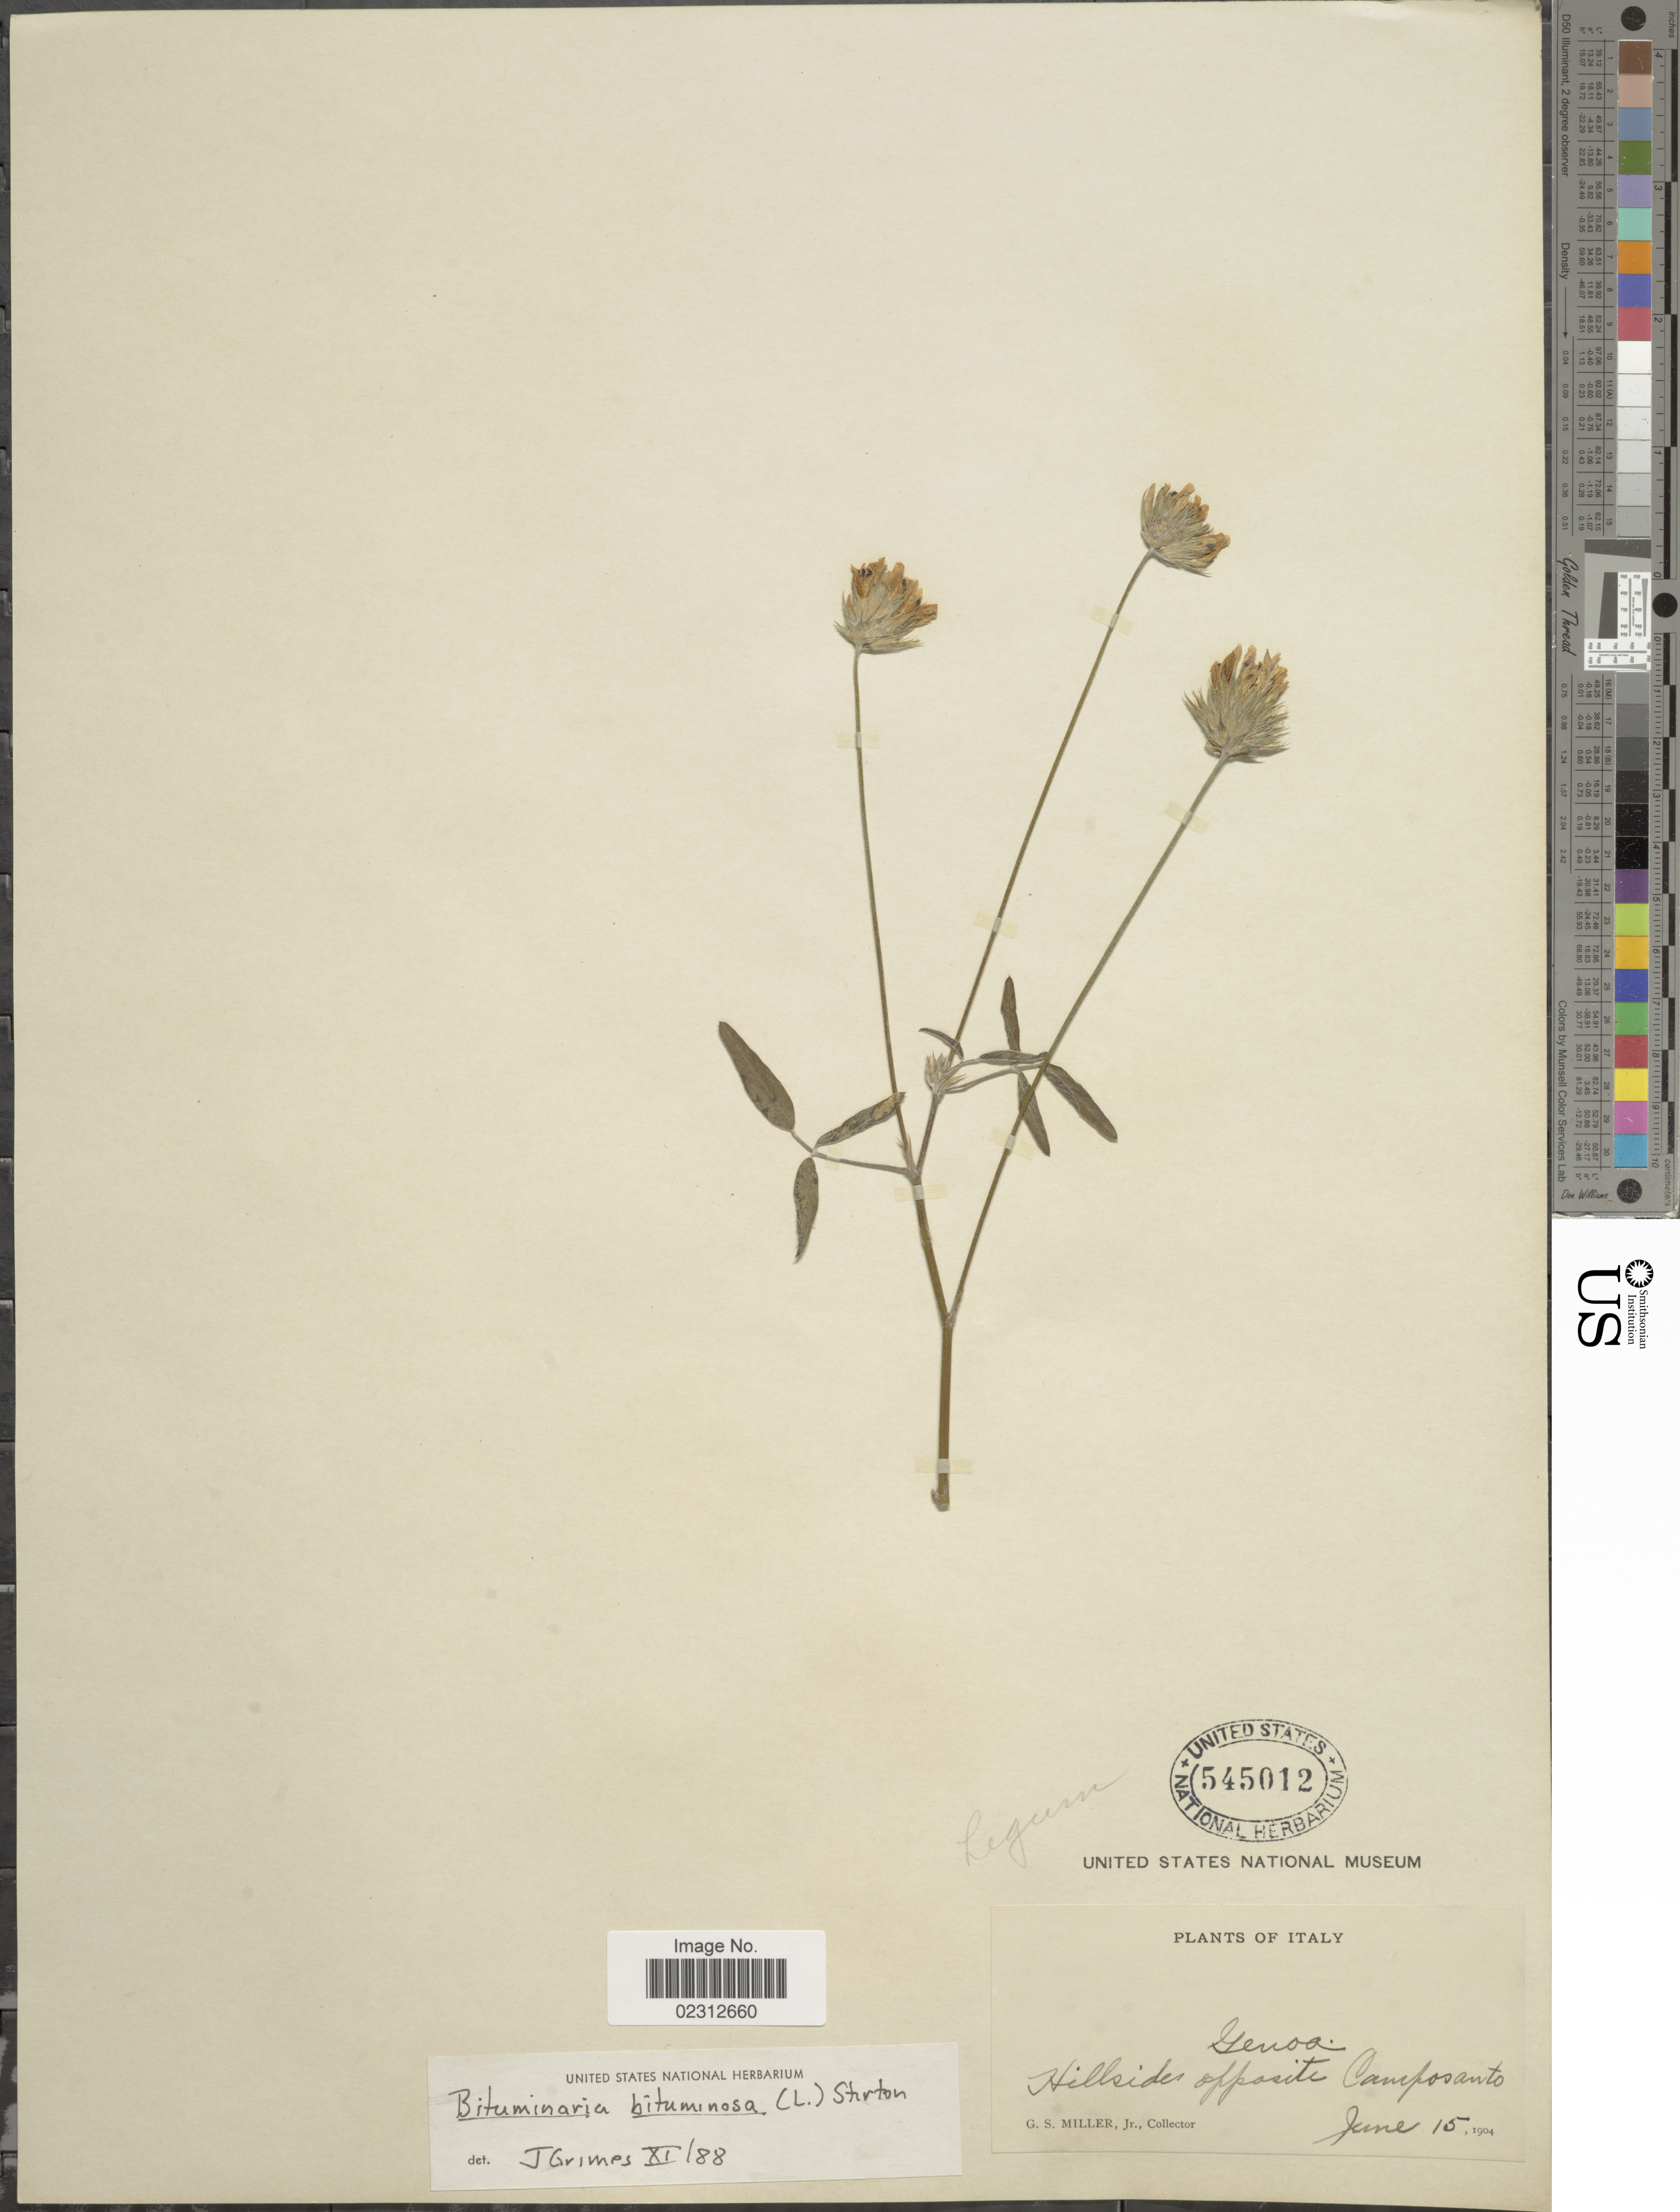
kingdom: Plantae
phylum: Tracheophyta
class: Magnoliopsida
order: Fabales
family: Fabaceae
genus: Bituminaria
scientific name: Bituminaria bituminosa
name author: (L.) C.H. Stirt.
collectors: G. S. Miller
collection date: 1904-06-15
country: Italy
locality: Genoa, opposite Camposanto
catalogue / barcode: US 545012